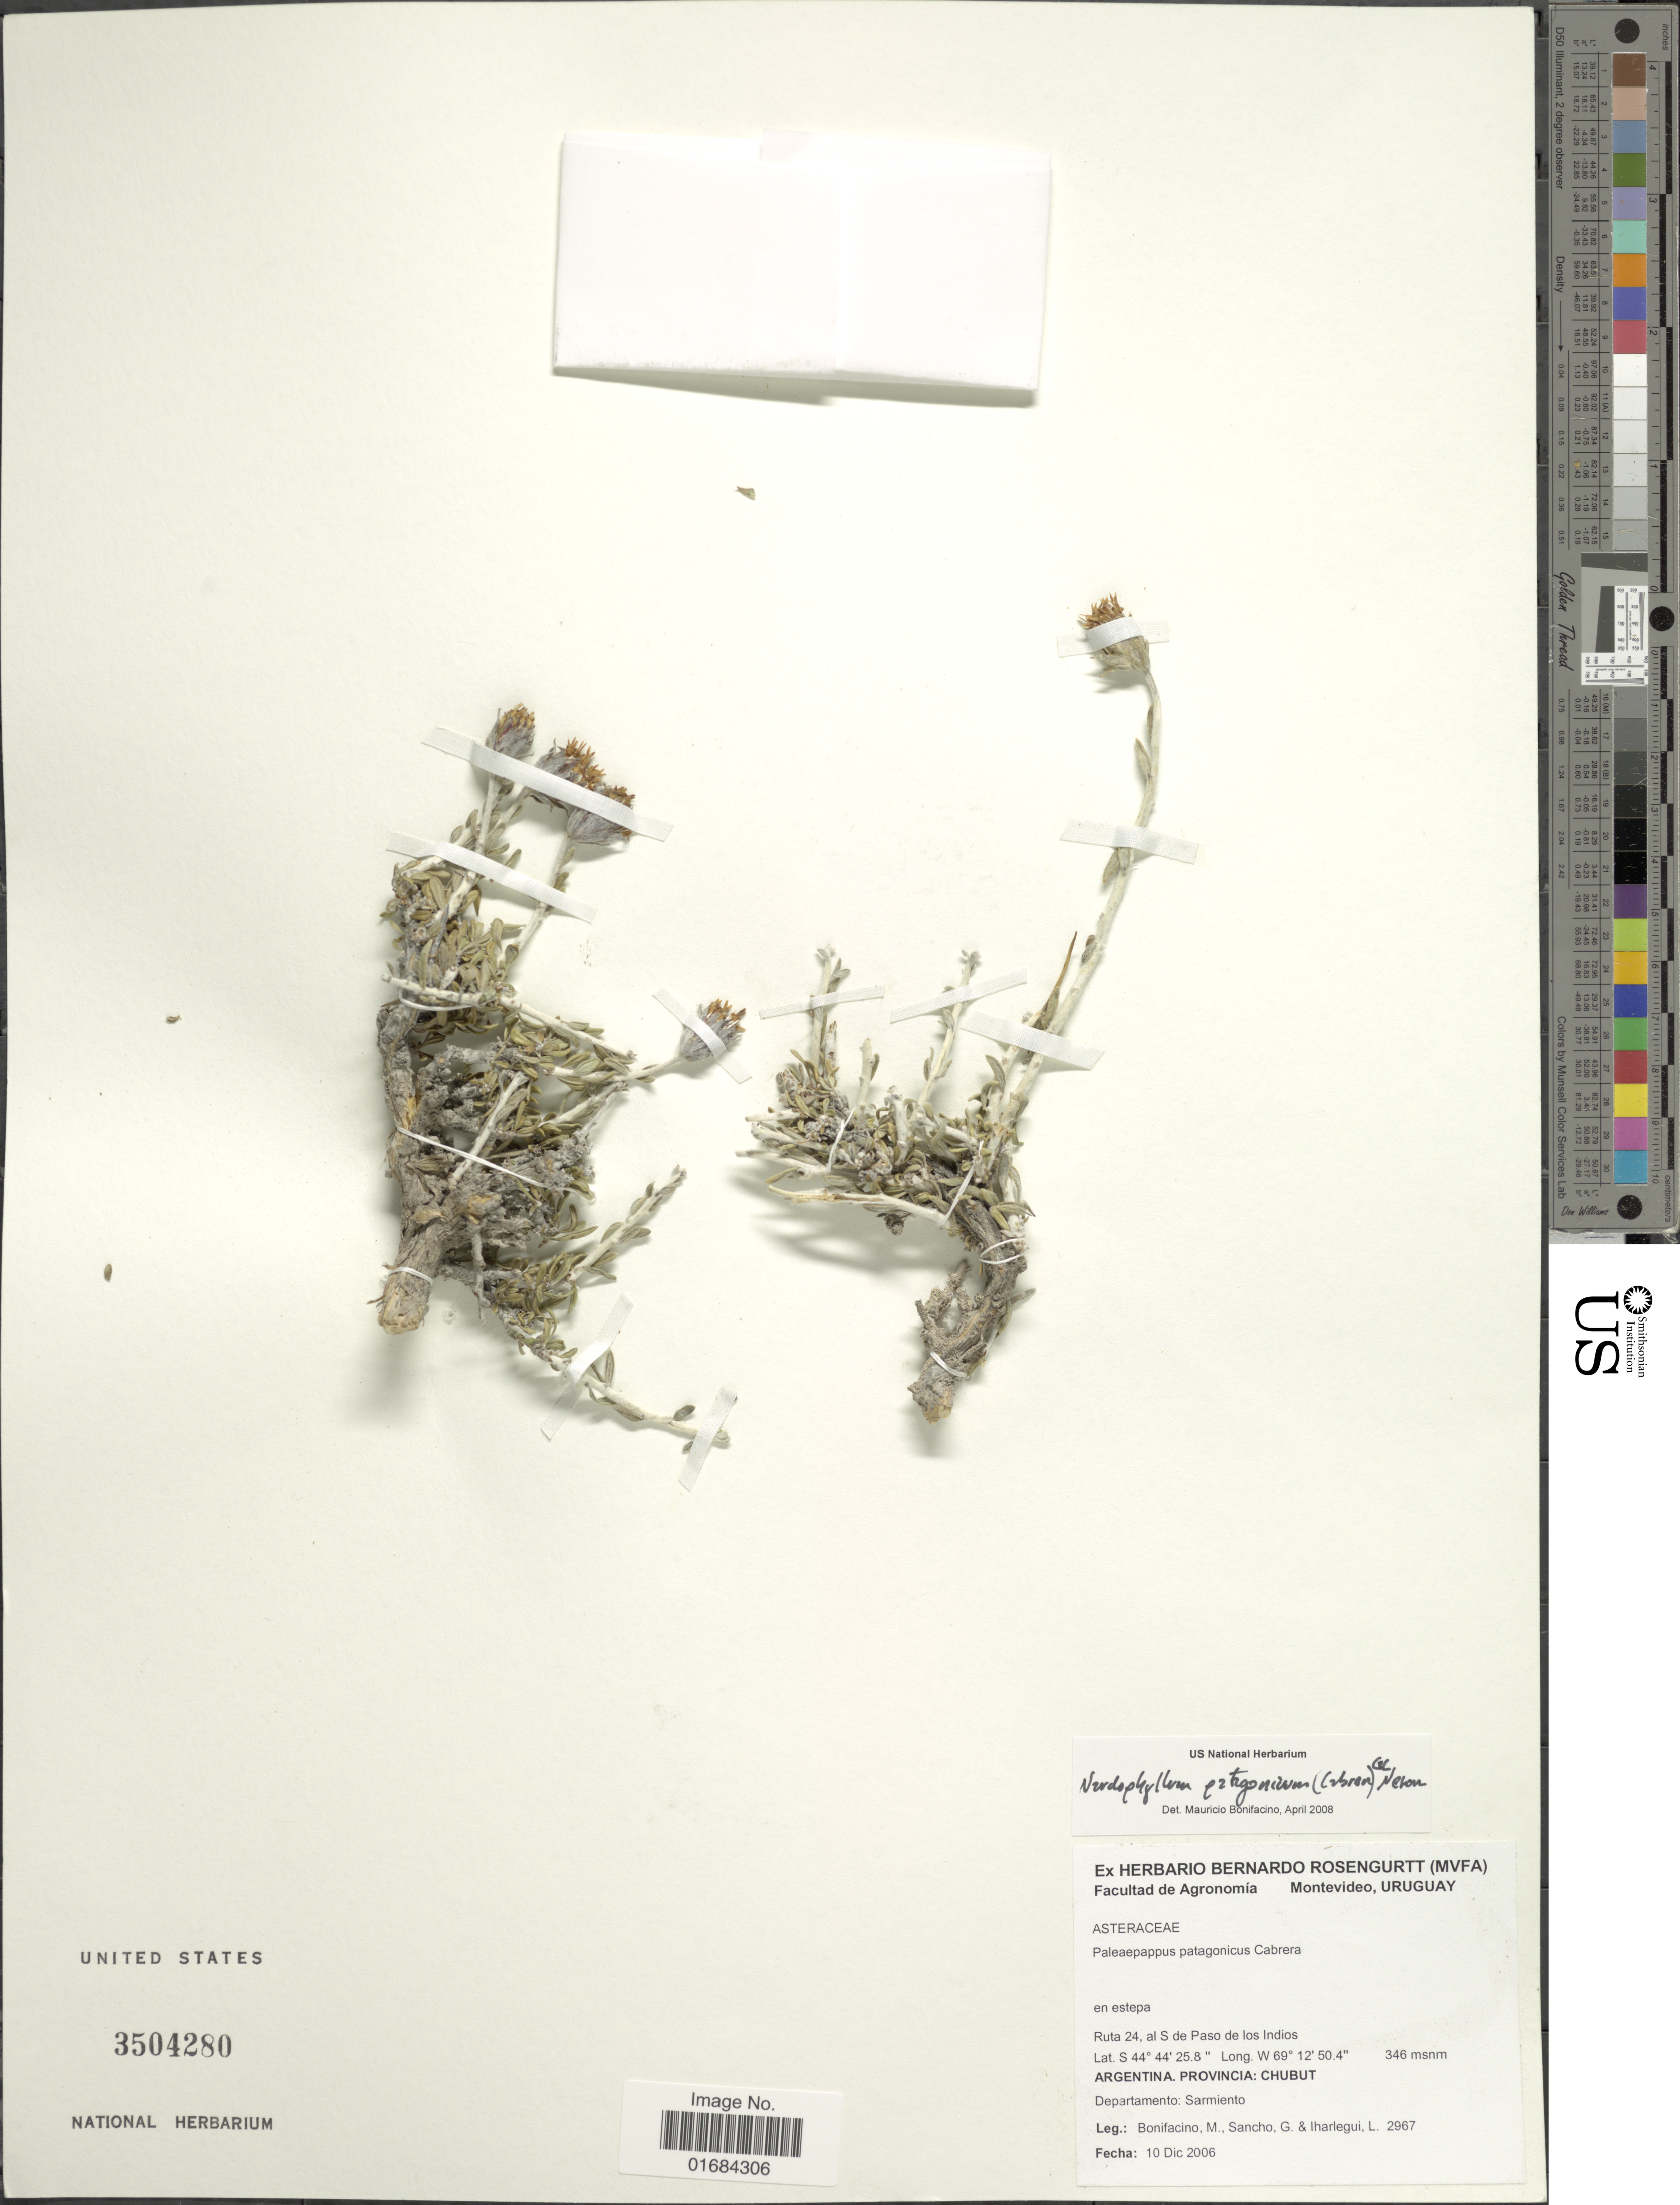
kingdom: Plantae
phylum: Tracheophyta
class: Magnoliopsida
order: Asterales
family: Asteraceae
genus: Nardophyllum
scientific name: Nardophyllum patagonicum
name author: (Cabrera) G.L. Nesom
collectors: M. Bonifacino, G. Sancho & L. Iharlegui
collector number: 2967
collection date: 2006-12-10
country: Argentina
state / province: Chubut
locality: Ruta 24, al S de Paso de los Indios, Departamento: Siermiento.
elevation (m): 346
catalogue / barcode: US 3504280